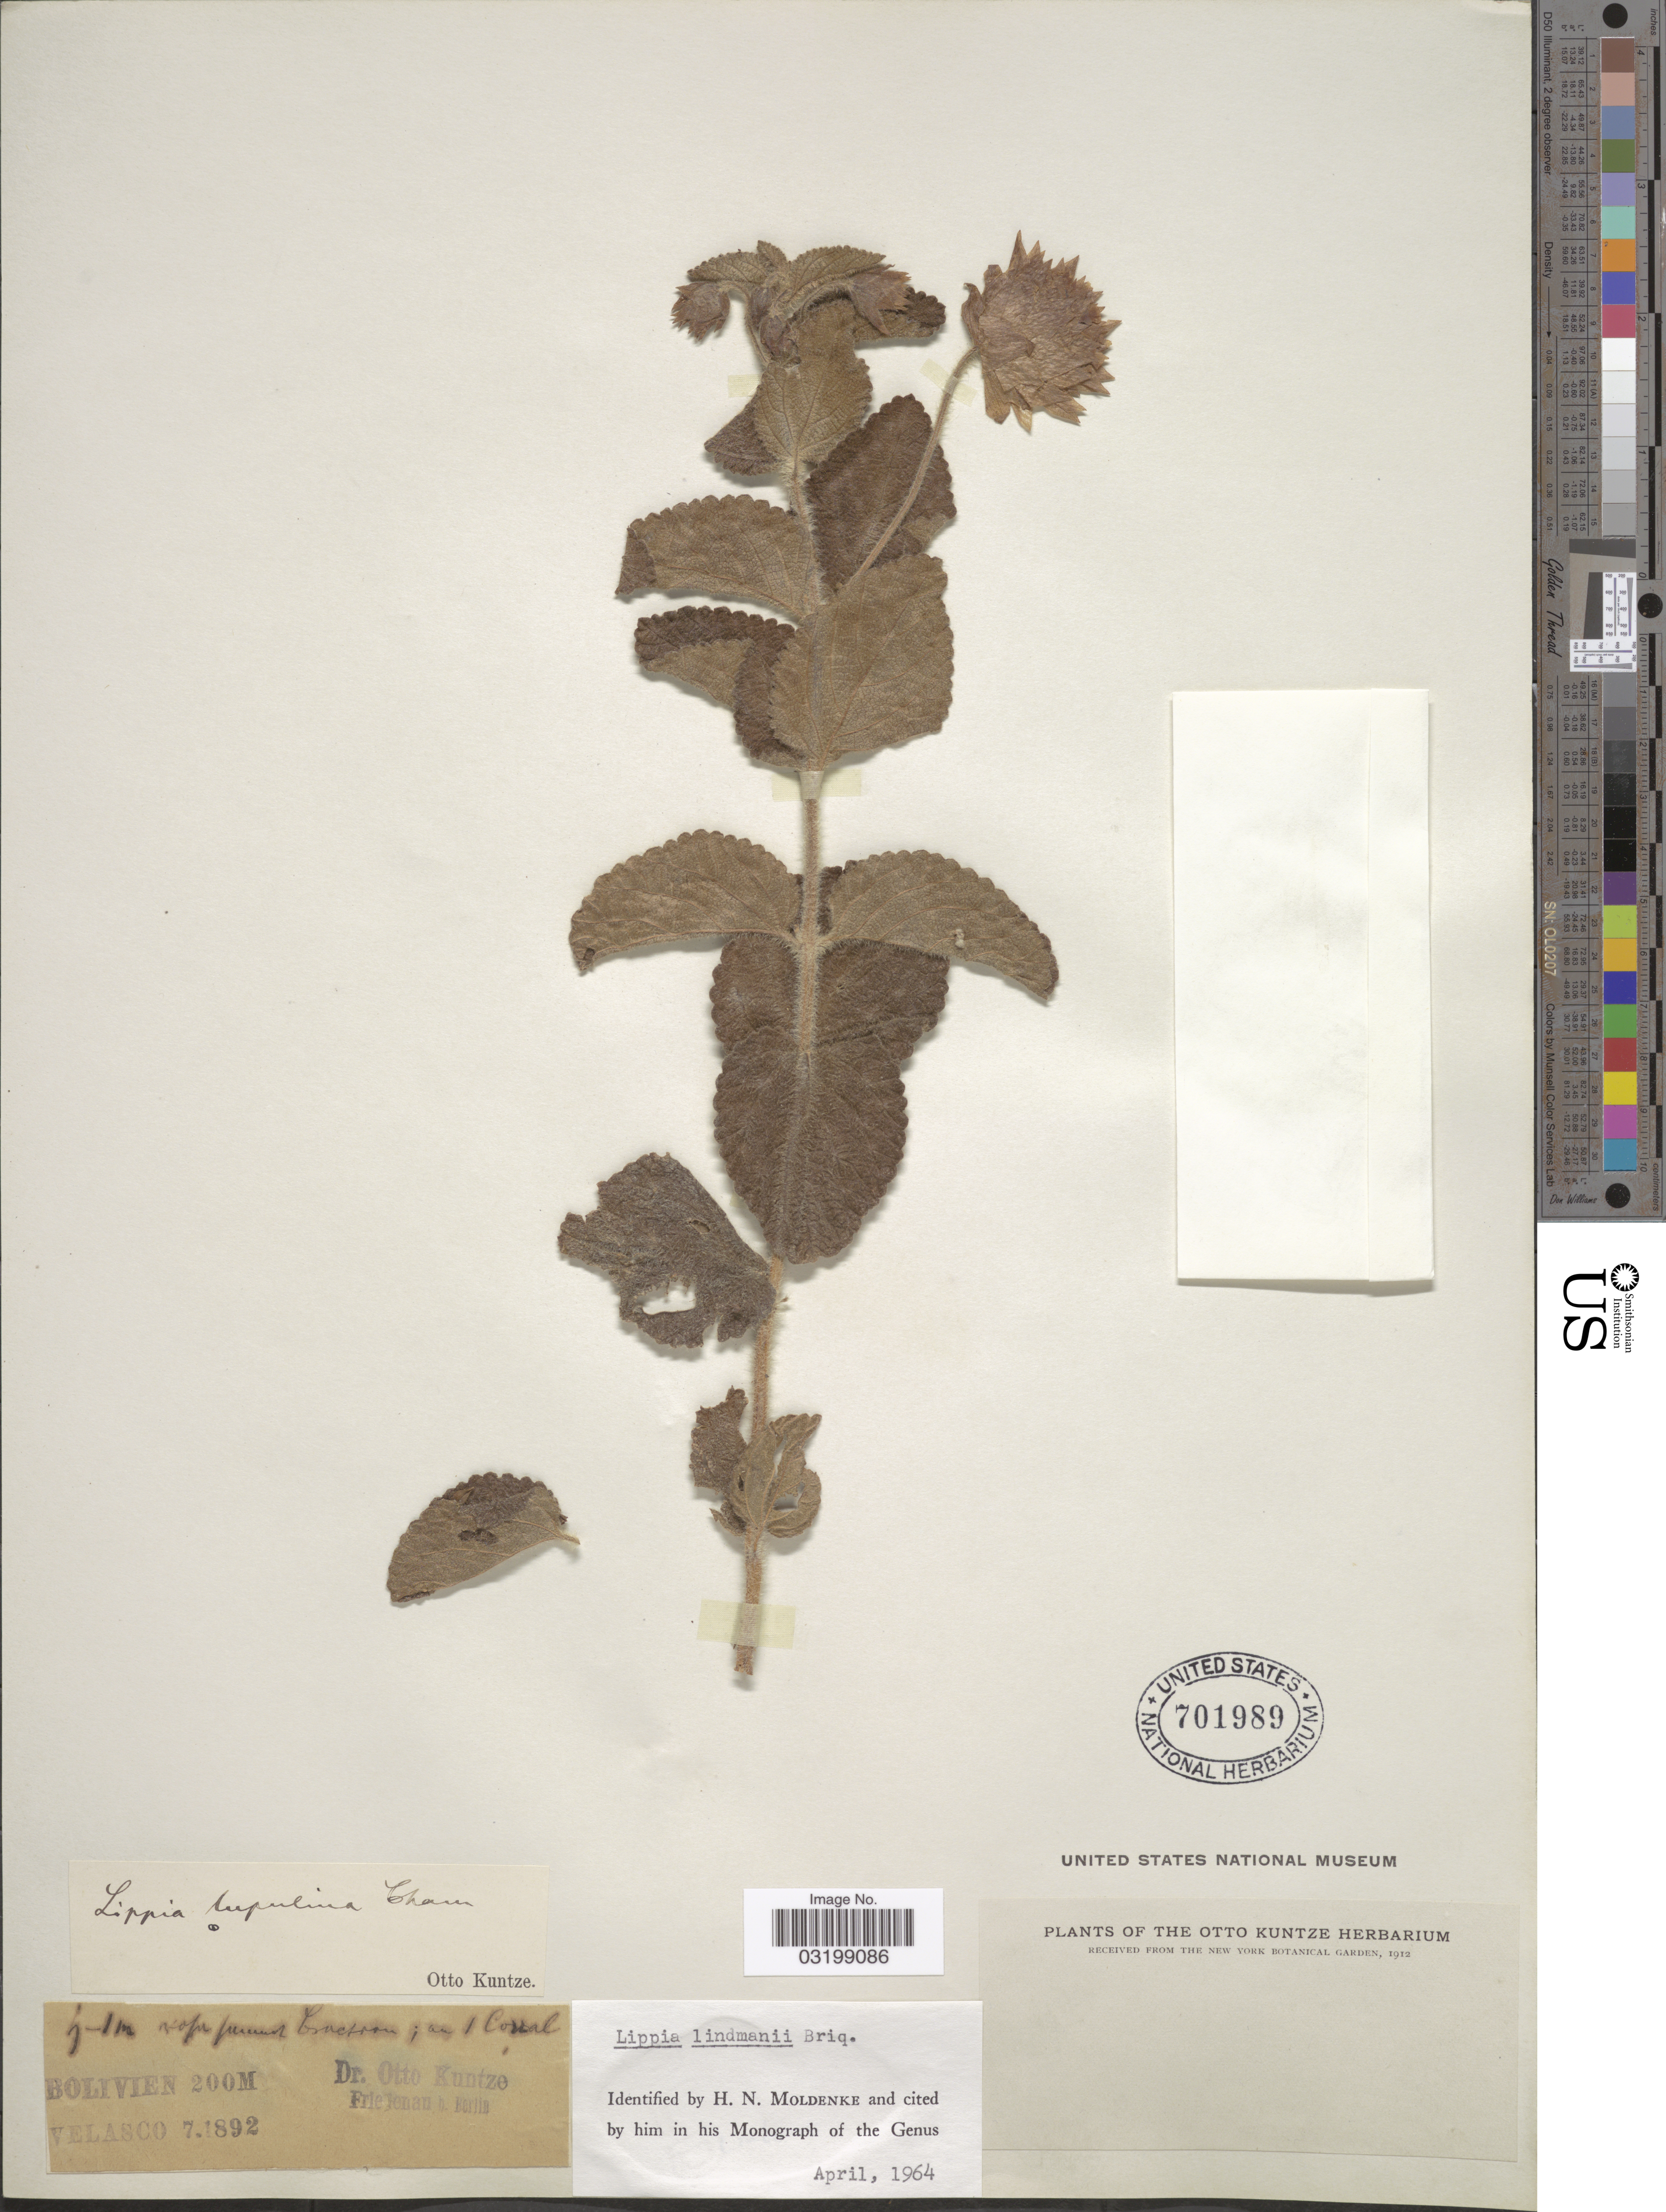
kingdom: Plantae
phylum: Tracheophyta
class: Magnoliopsida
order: Lamiales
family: Verbenaceae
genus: Lippia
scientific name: Lippia lindmanii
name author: Briq.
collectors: C.E.O. Kuntze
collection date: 1892-07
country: Bolivia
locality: Velasco.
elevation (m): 200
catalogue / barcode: US 701989